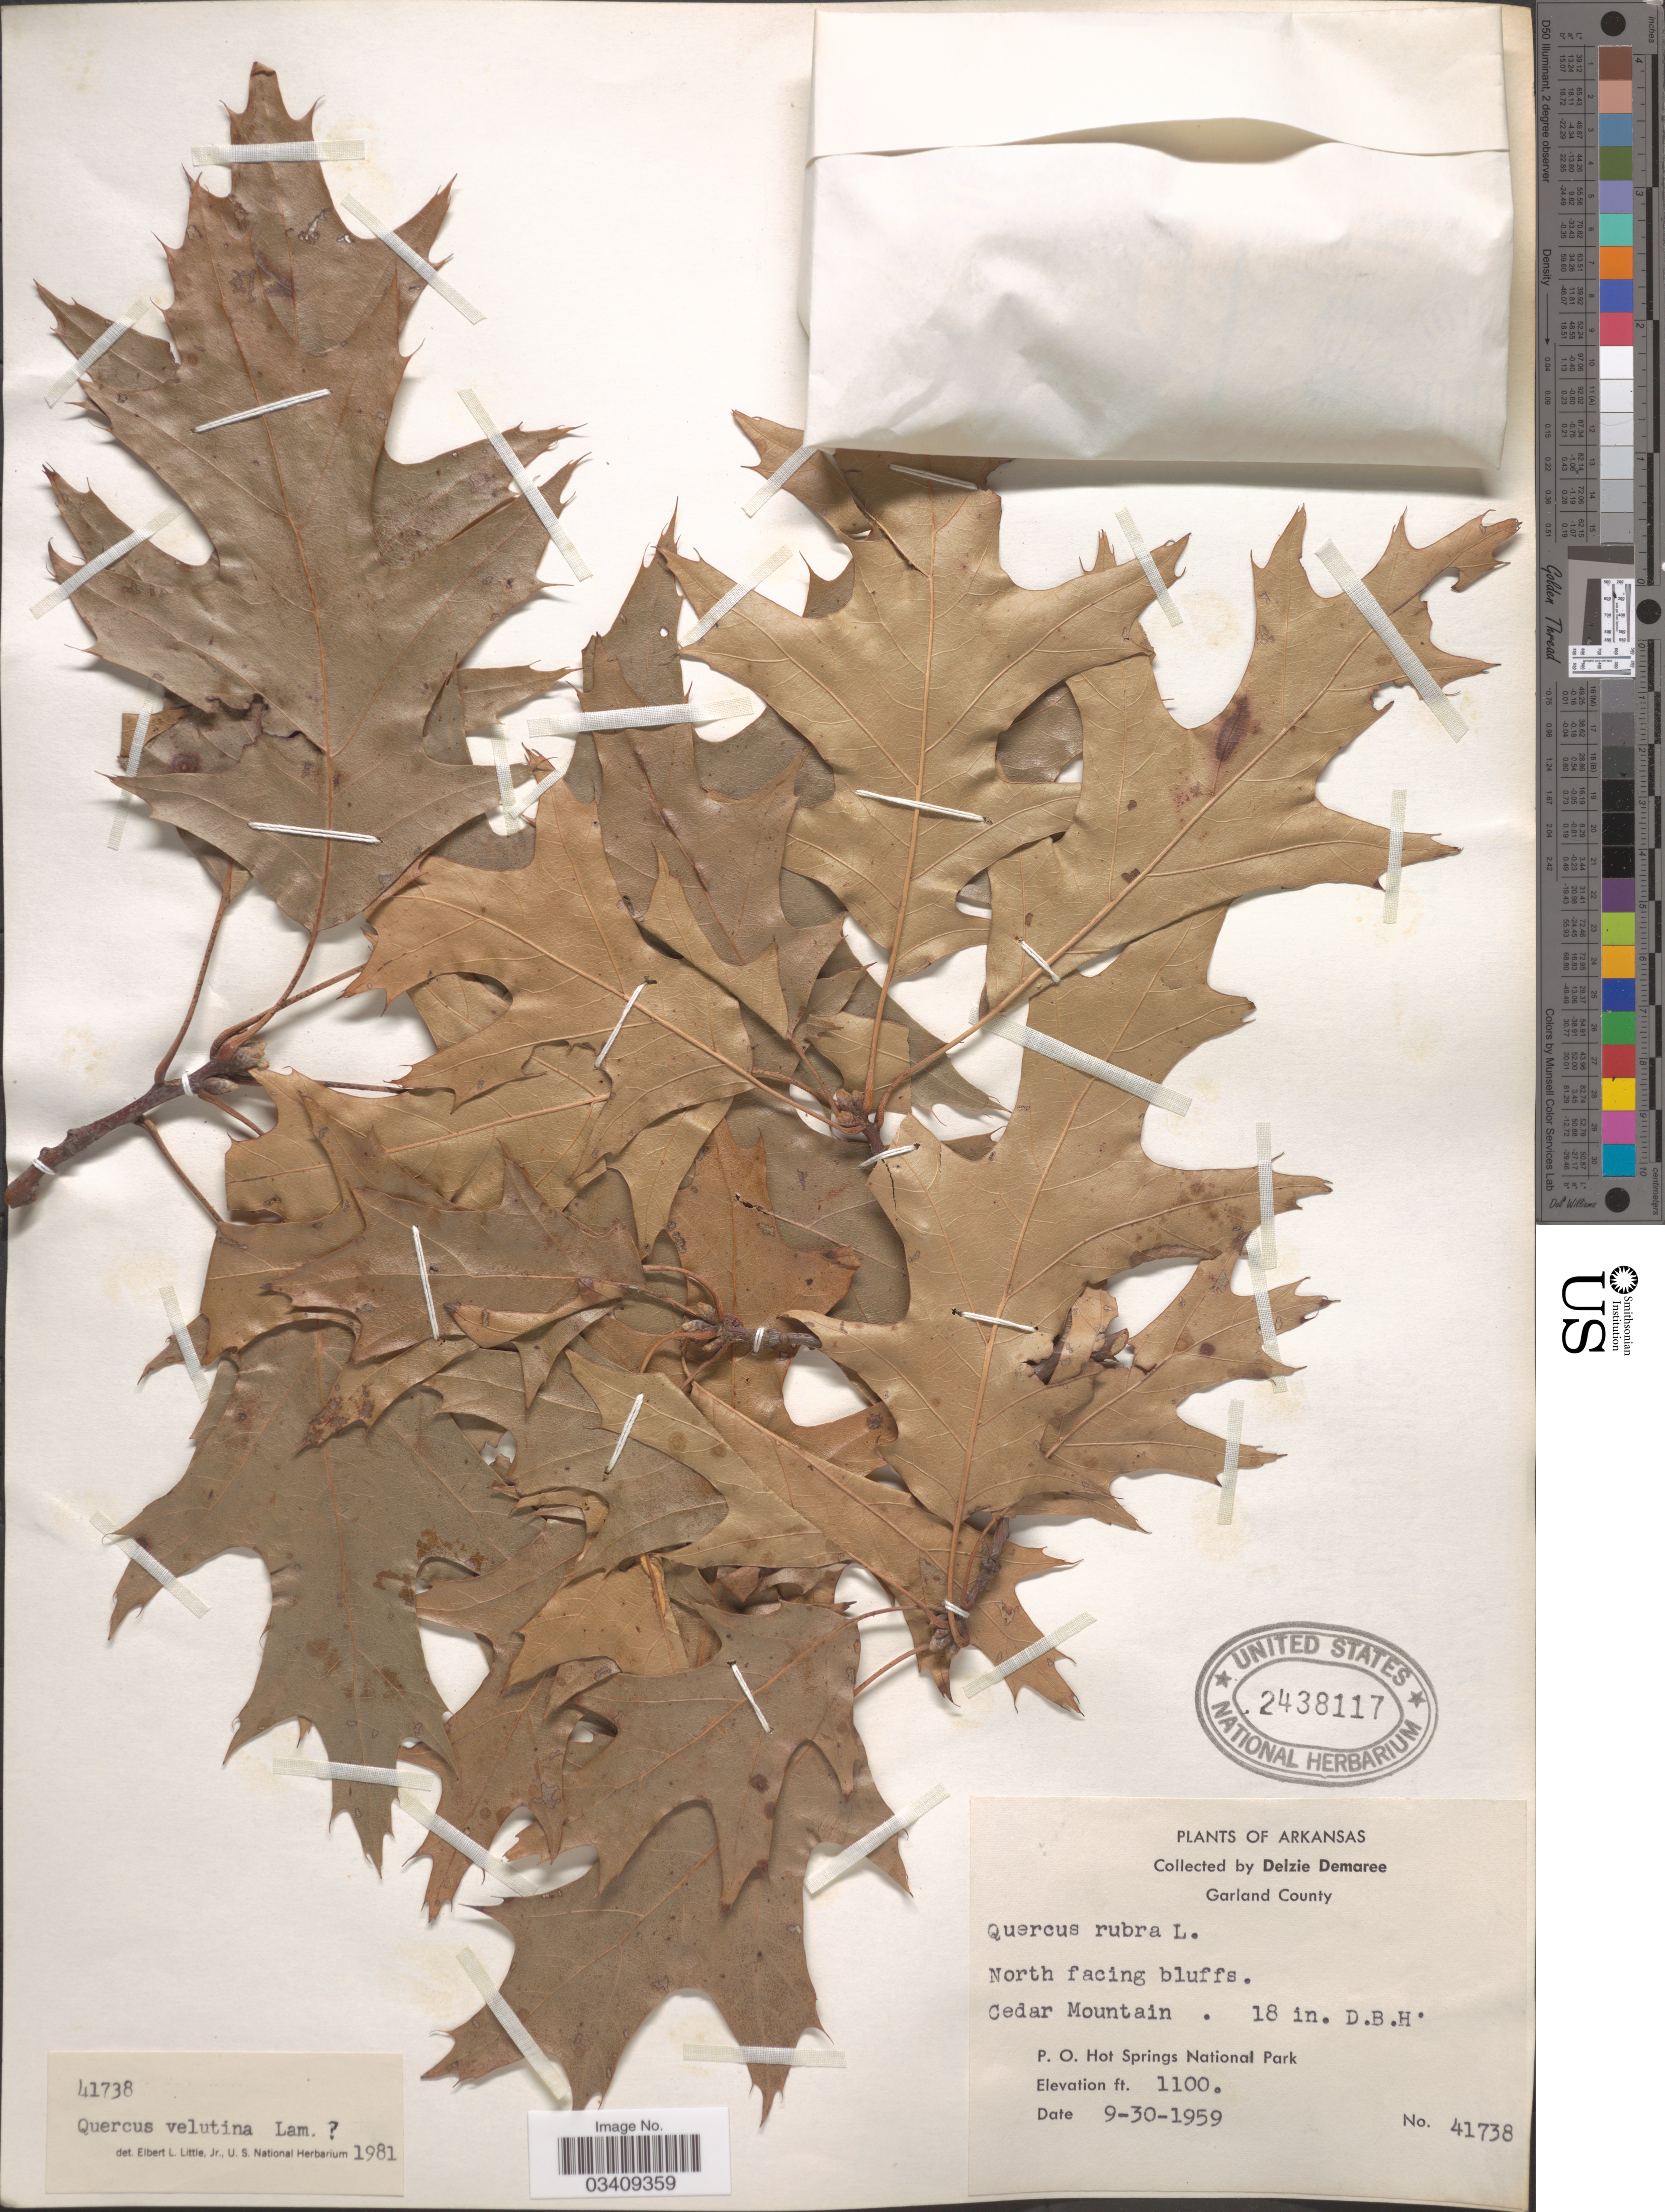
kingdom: Plantae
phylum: Tracheophyta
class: Magnoliopsida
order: Fagales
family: Fagaceae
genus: Quercus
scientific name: Quercus velutina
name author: Lam.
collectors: D. Demaree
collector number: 41738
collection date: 1959-09-30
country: United States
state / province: Arkansas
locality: Garland County, North facing bluffs. Cedar Mountain. P.O. Hot Springs National Park.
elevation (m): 335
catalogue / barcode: US 2438117